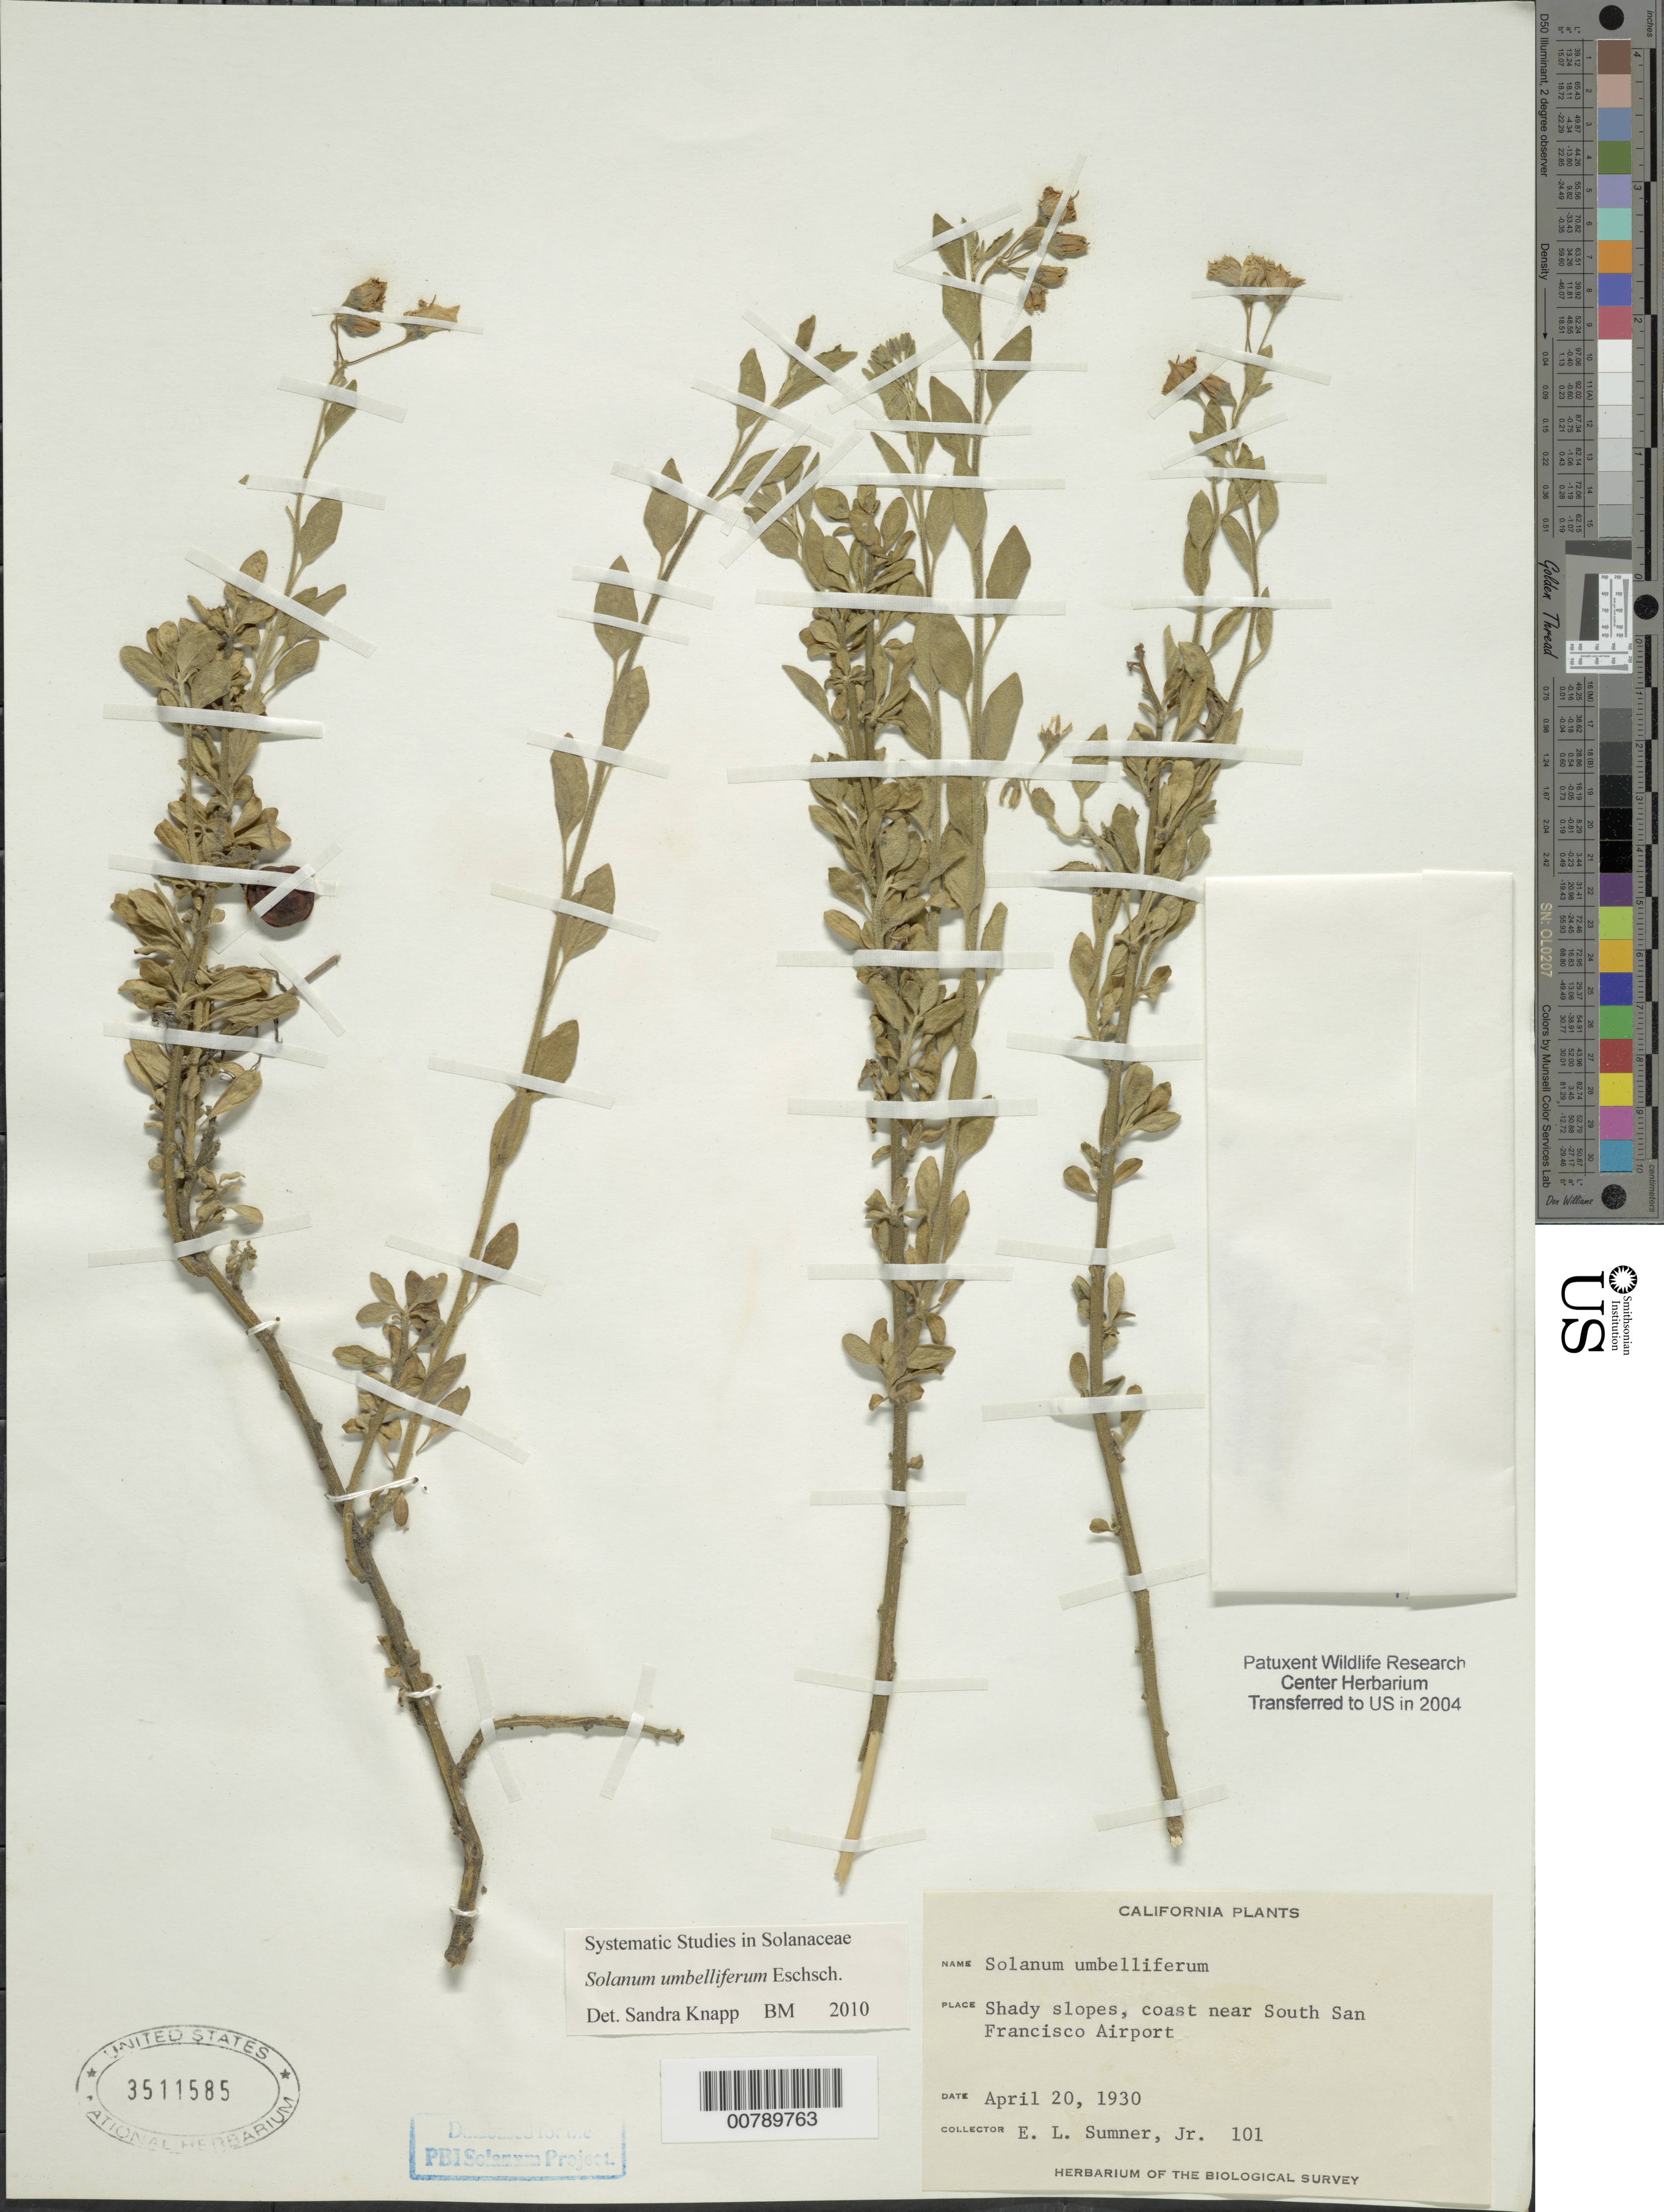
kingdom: Plantae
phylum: Tracheophyta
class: Magnoliopsida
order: Solanales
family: Solanaceae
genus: Solanum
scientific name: Solanum umbelliferum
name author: Eschsch.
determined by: Knapp, S. D.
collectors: E. Sumner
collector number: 101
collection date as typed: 20 Apr 1930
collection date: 1930-04-20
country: United States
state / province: California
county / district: San Francisco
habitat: sahdy slopes, coast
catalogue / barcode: US 3511585